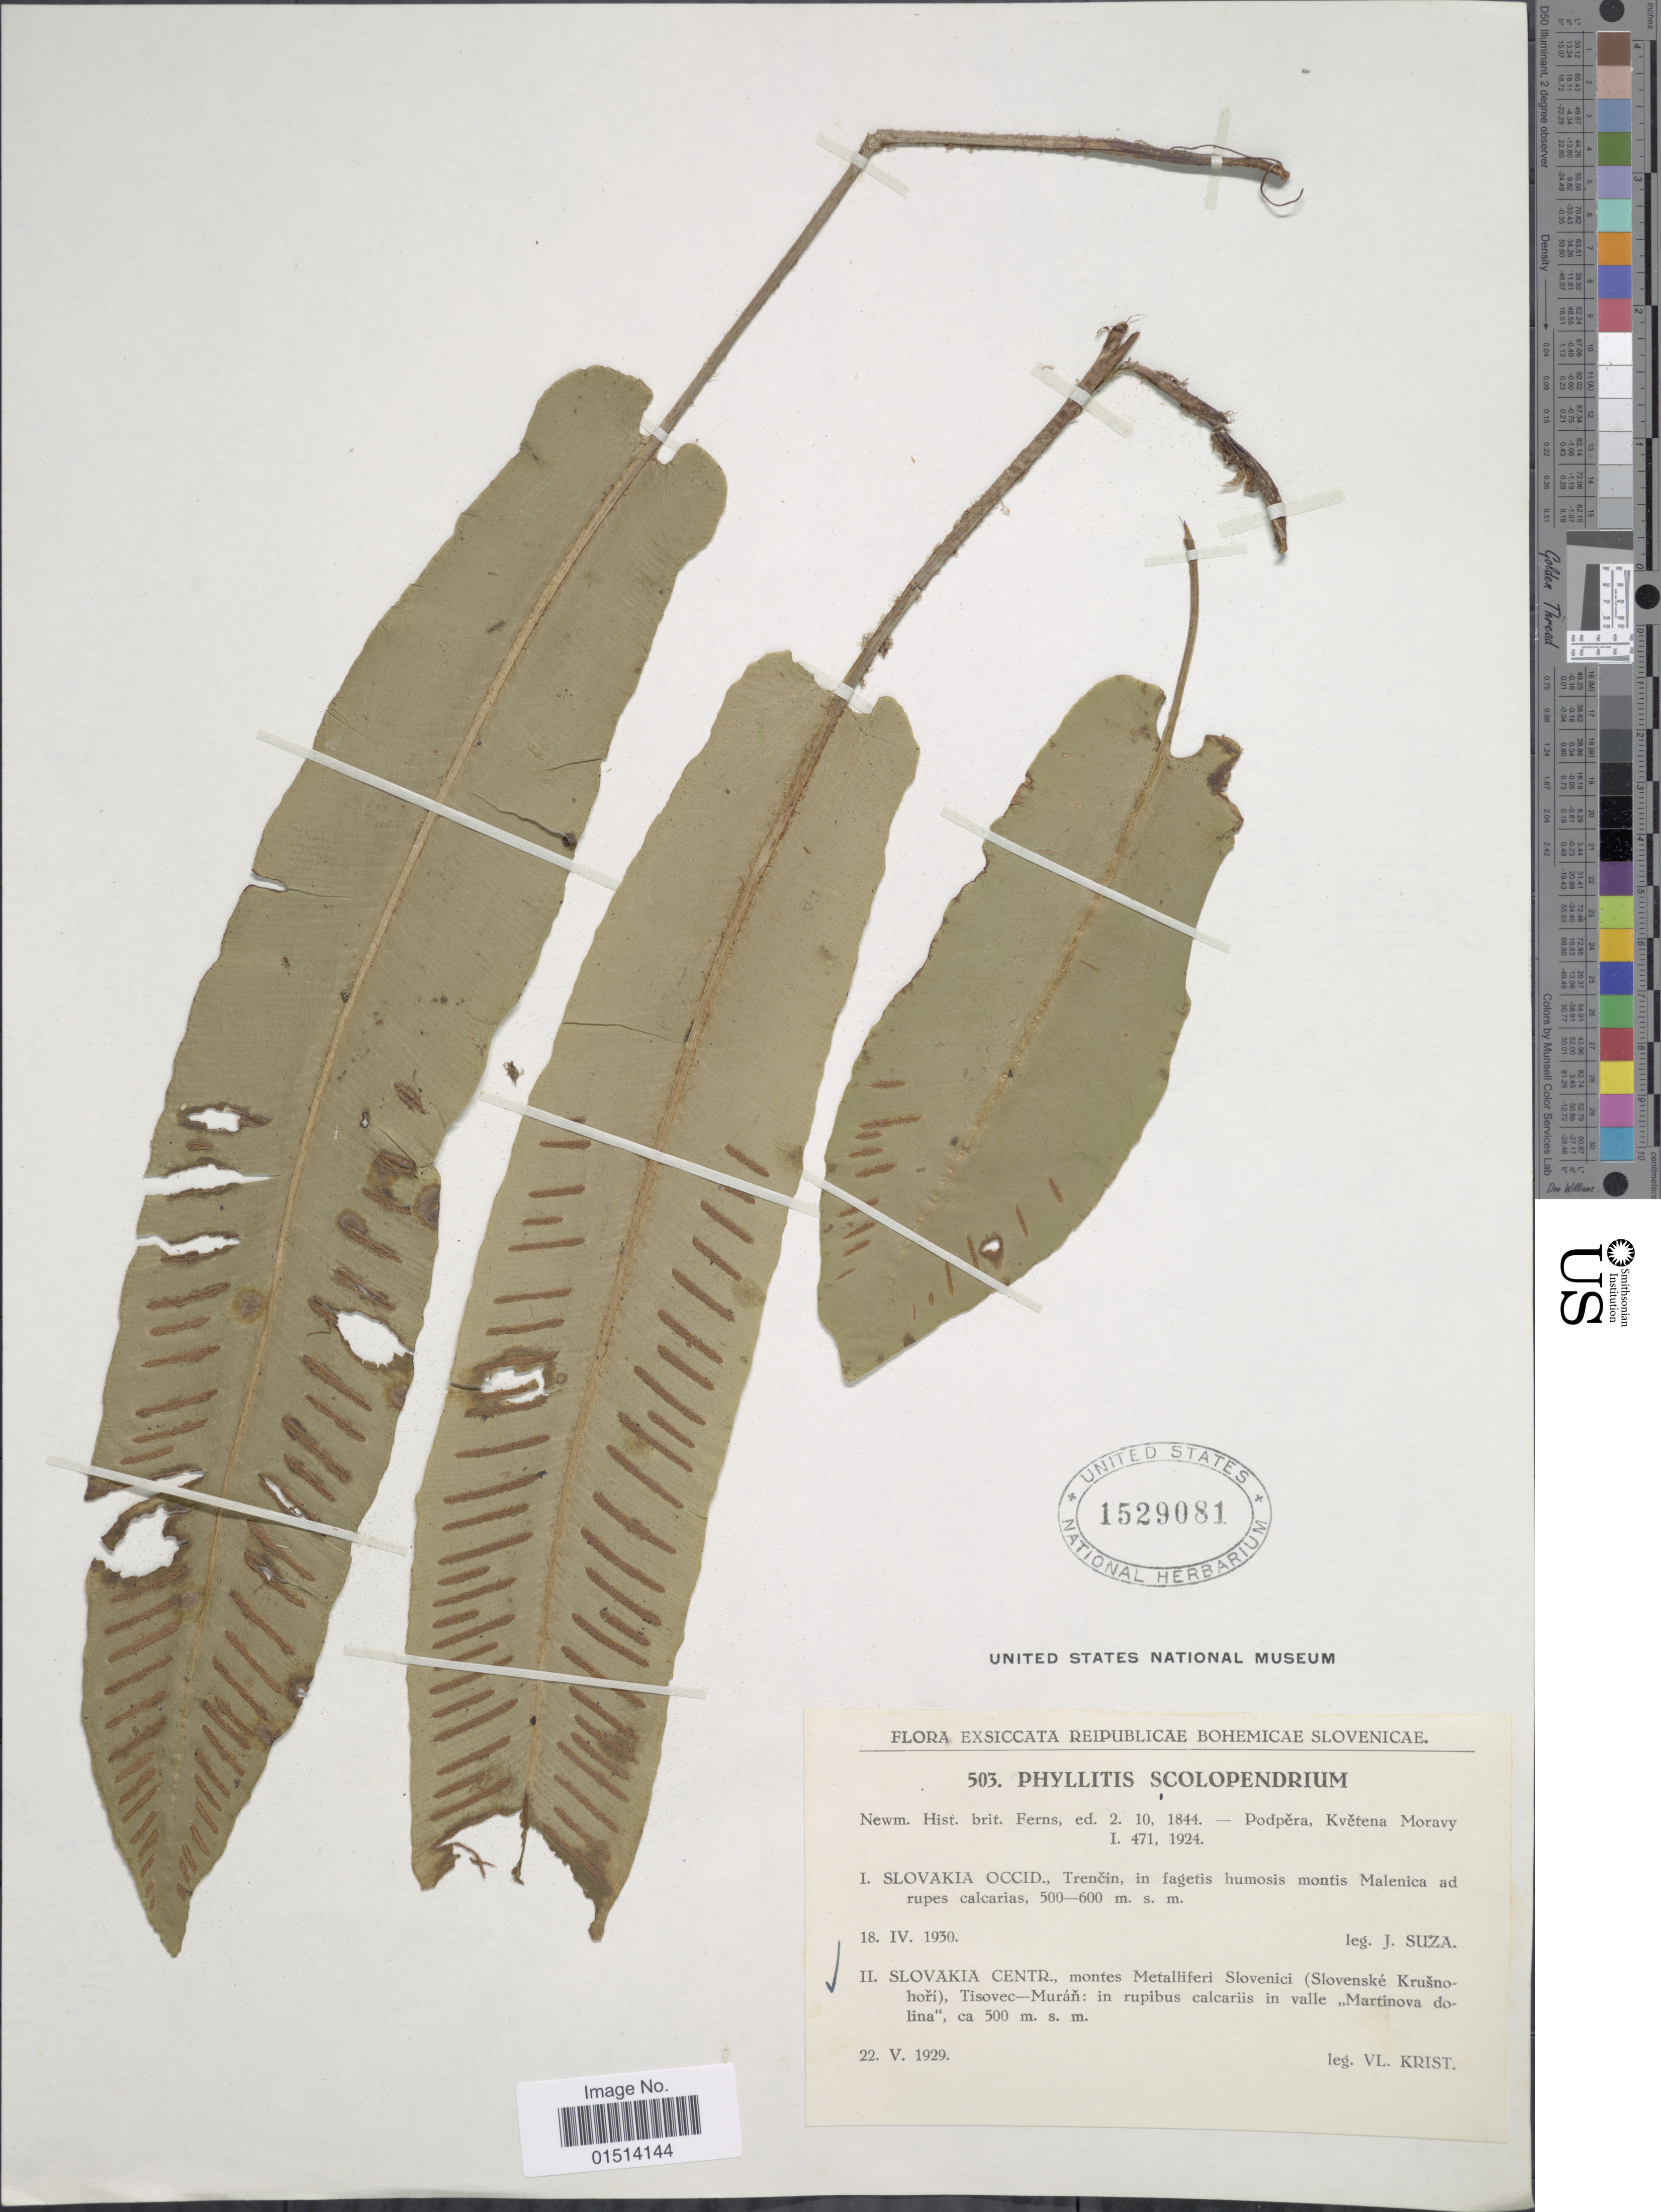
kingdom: Plantae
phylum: Tracheophyta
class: Polypodiopsida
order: Polypodiales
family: Aspleniaceae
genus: Asplenium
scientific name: Asplenium scolopendrium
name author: Sm.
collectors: V. Krist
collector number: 503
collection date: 1929-05-22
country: Germany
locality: Reipublicae Bohemicae Slovenicae, Slovakia Centr., montes Metalliferi Slovenici (Slovenske Krusnohori), Tisovec- Muran; in rupibus calcariis in valle "Martinova dolina"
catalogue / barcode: US 1529081